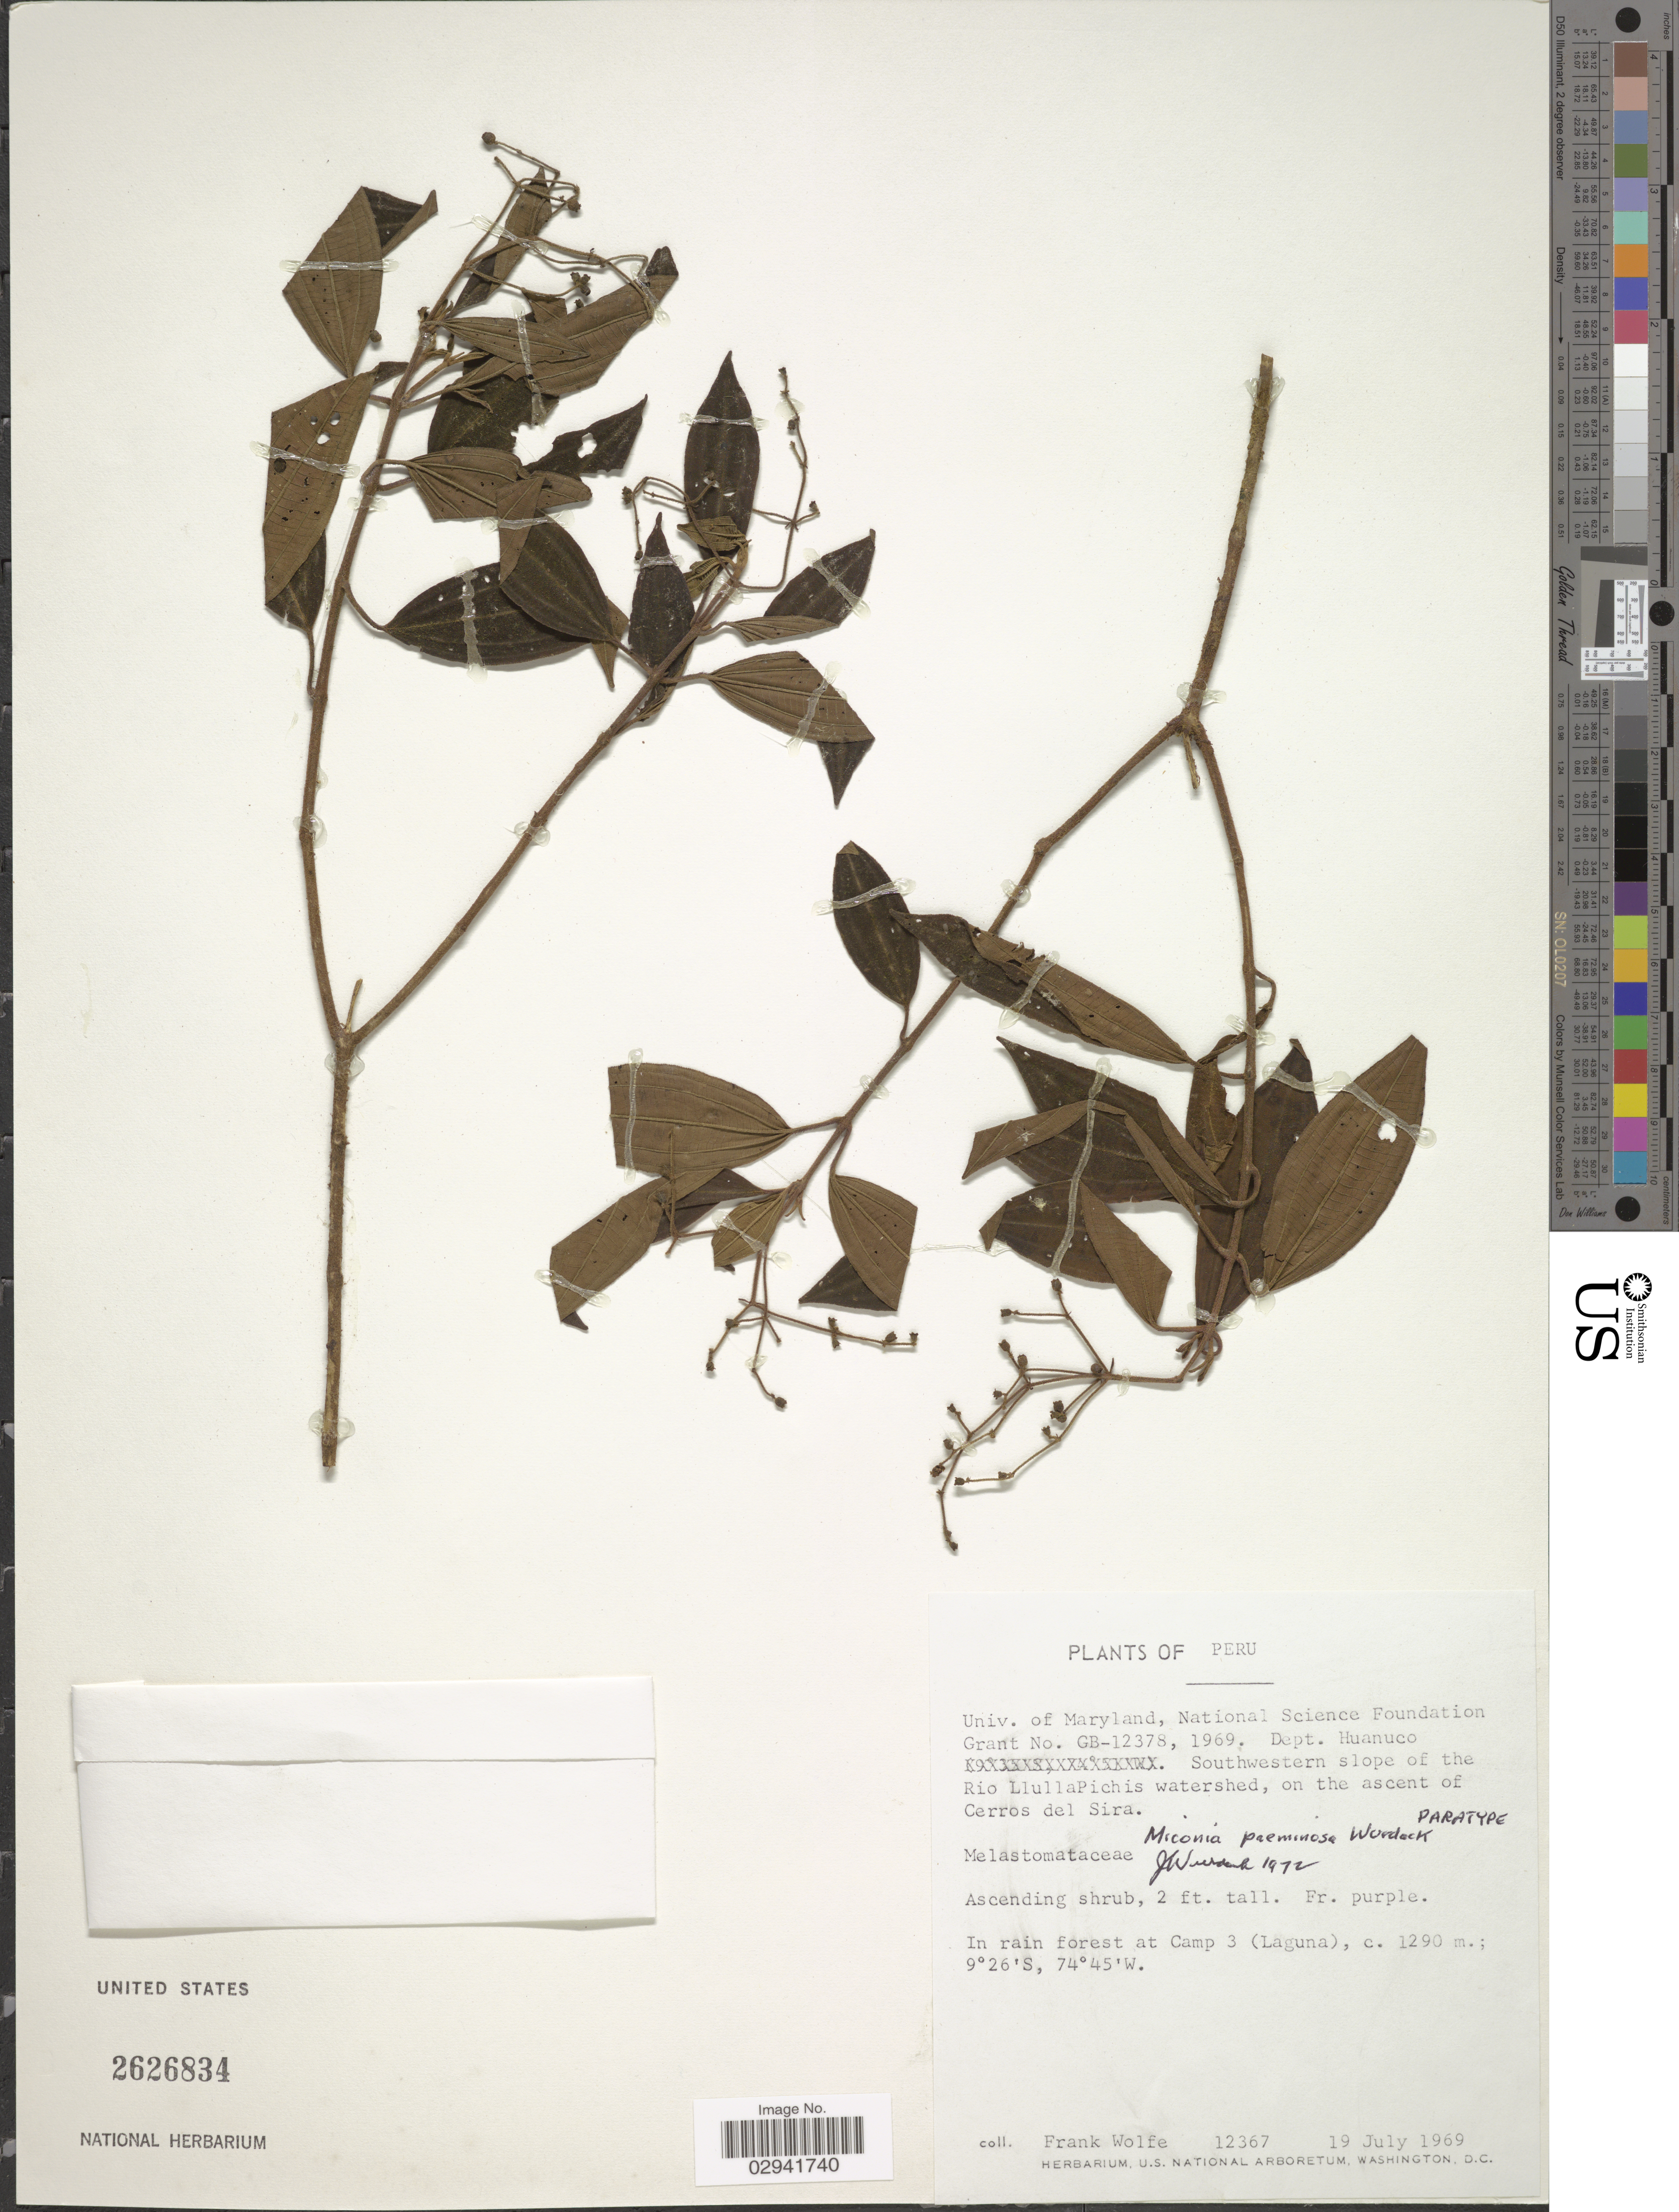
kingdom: Plantae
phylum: Tracheophyta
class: Magnoliopsida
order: Myrtales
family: Melastomataceae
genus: Miconia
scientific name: Miconia paeminosa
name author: Wurdack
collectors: F. Wolfe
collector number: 12367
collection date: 1969-07-19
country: Peru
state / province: Huánuco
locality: Dept. Huanuco. Southwestern slope of the Rio LlullaPichis watershed, on the ascent of Cerros del Sira. In rain forest at Camp 3 (Laguna).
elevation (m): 1290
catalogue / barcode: US 2626834